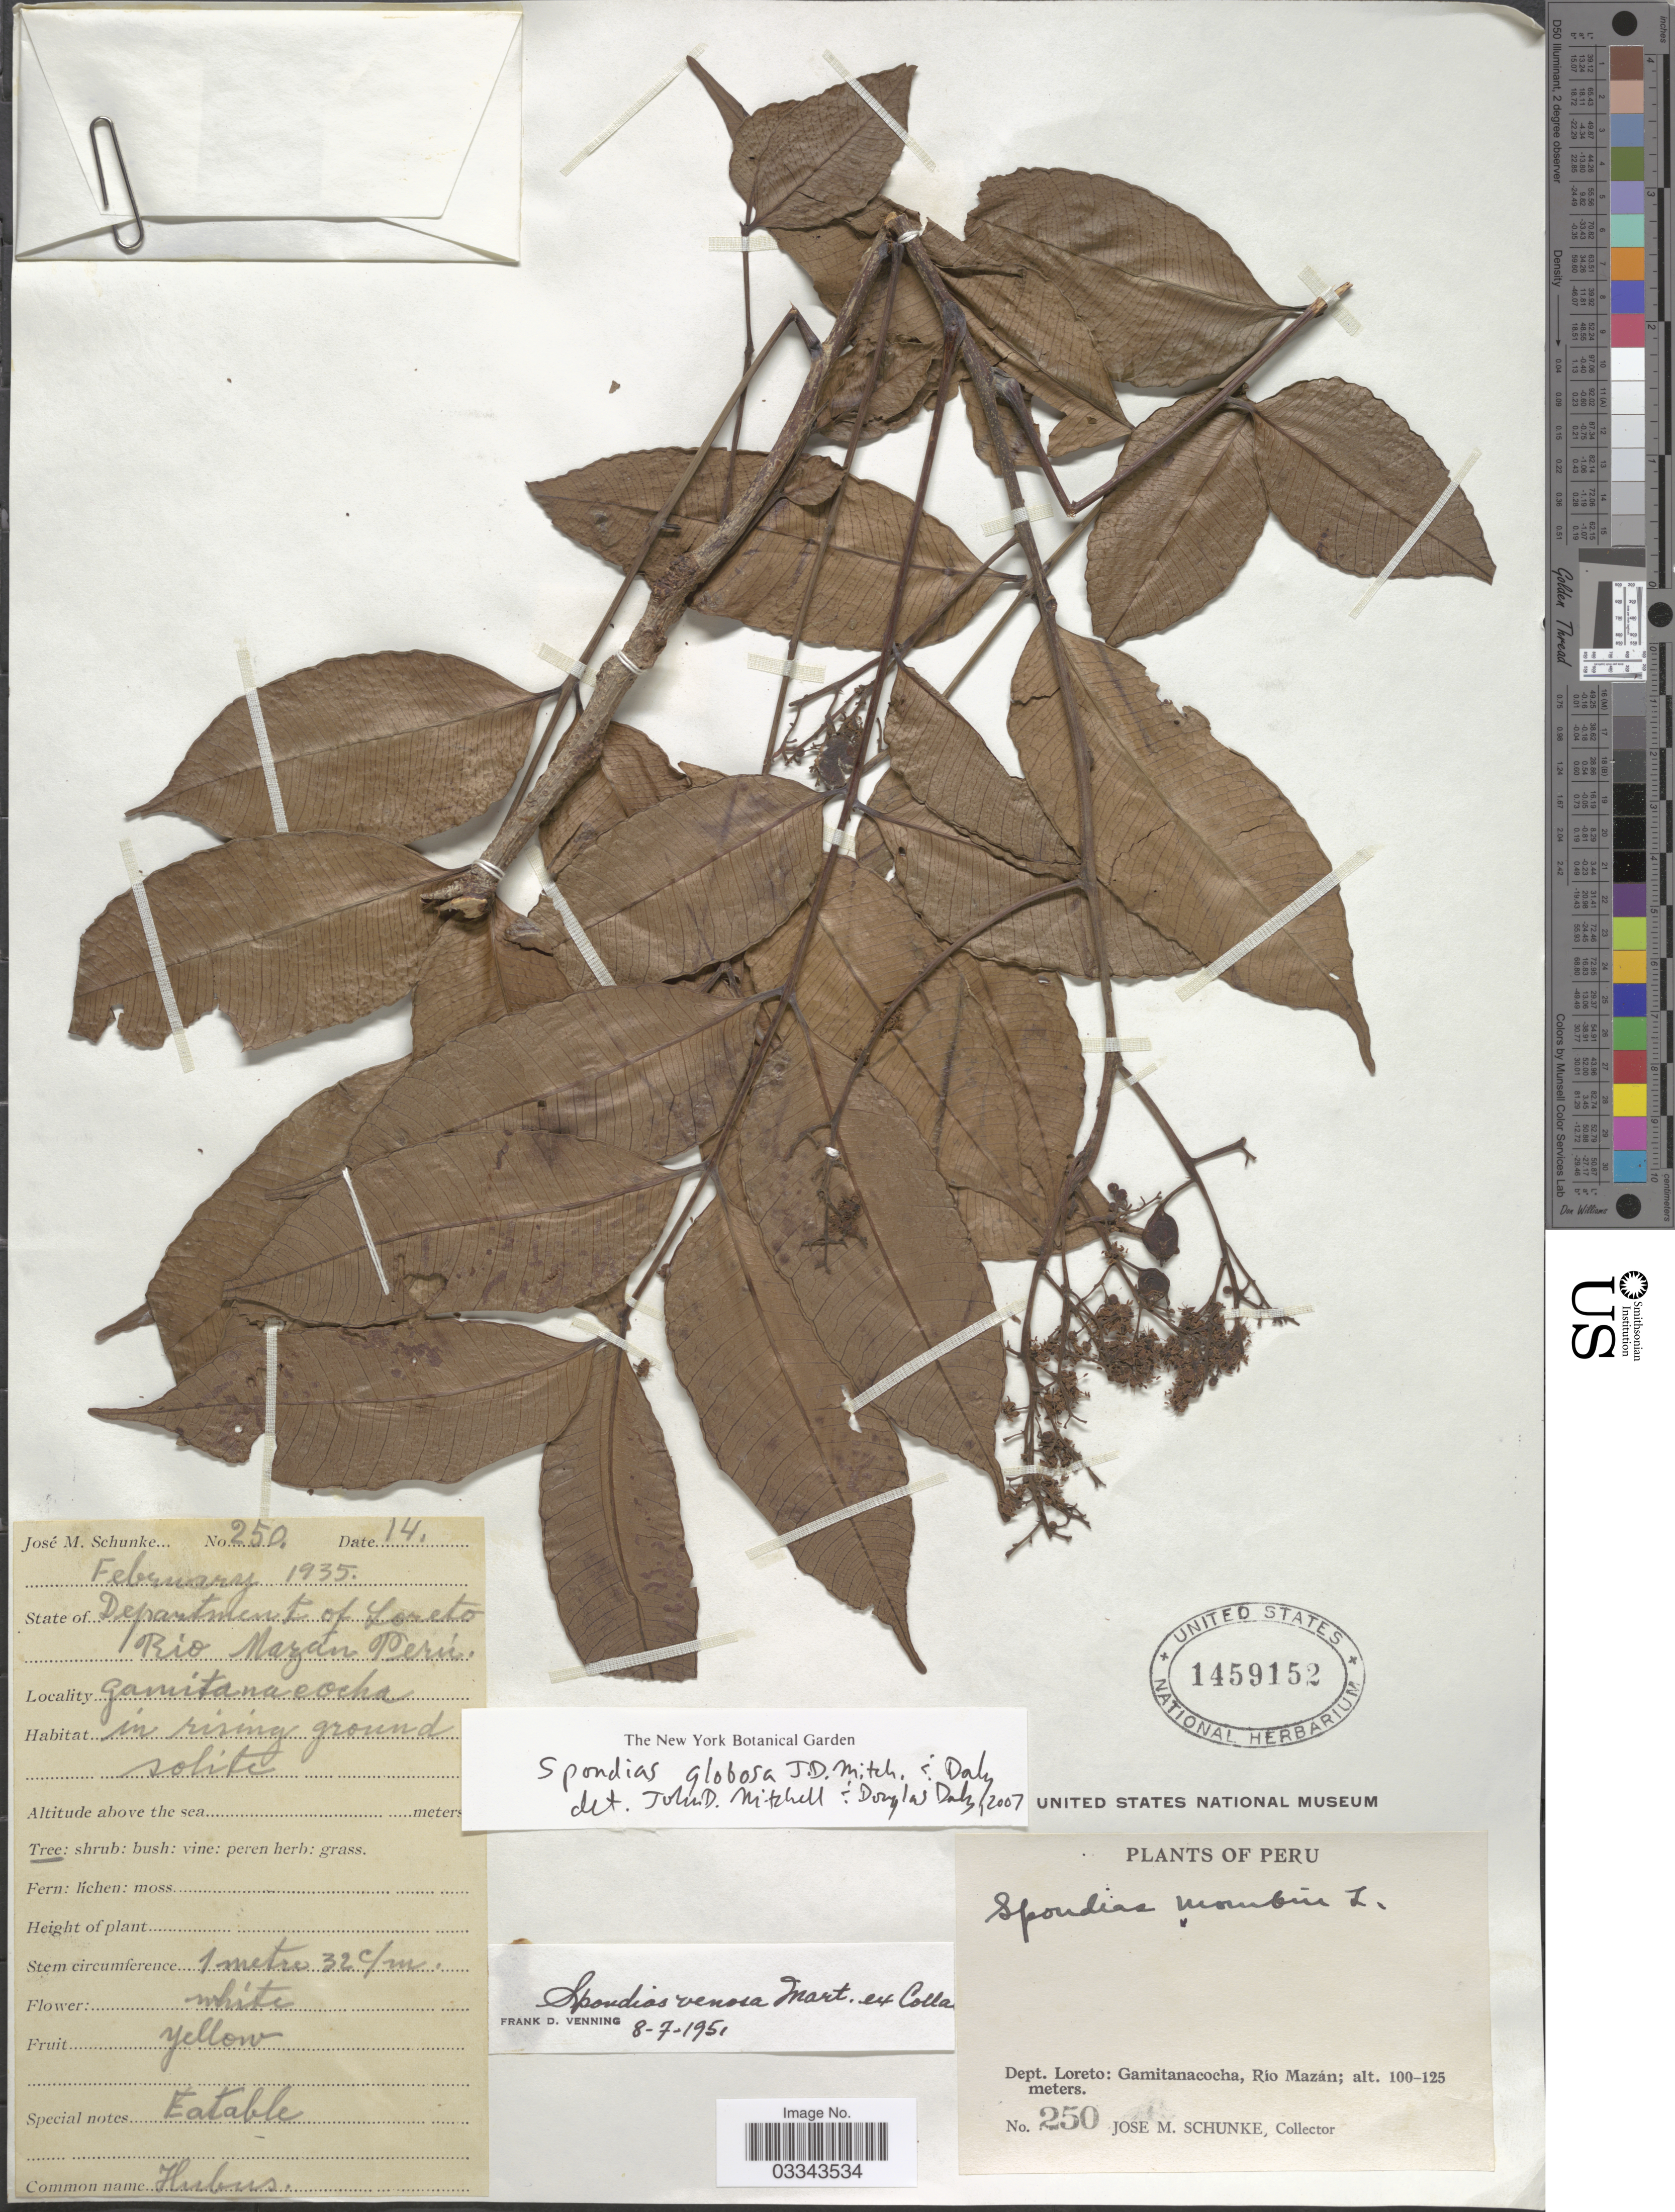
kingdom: Plantae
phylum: Tracheophyta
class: Magnoliopsida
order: Sapindales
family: Anacardiaceae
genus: Spondias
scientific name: Spondias globosa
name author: J.D. Mitch. & Daly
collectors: J. M. Schunke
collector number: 250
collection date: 1935-02-14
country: Peru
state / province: Loreto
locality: Dept. Loreto: Gamitanacocha, Río Mazán.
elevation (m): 100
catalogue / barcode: US 1459152